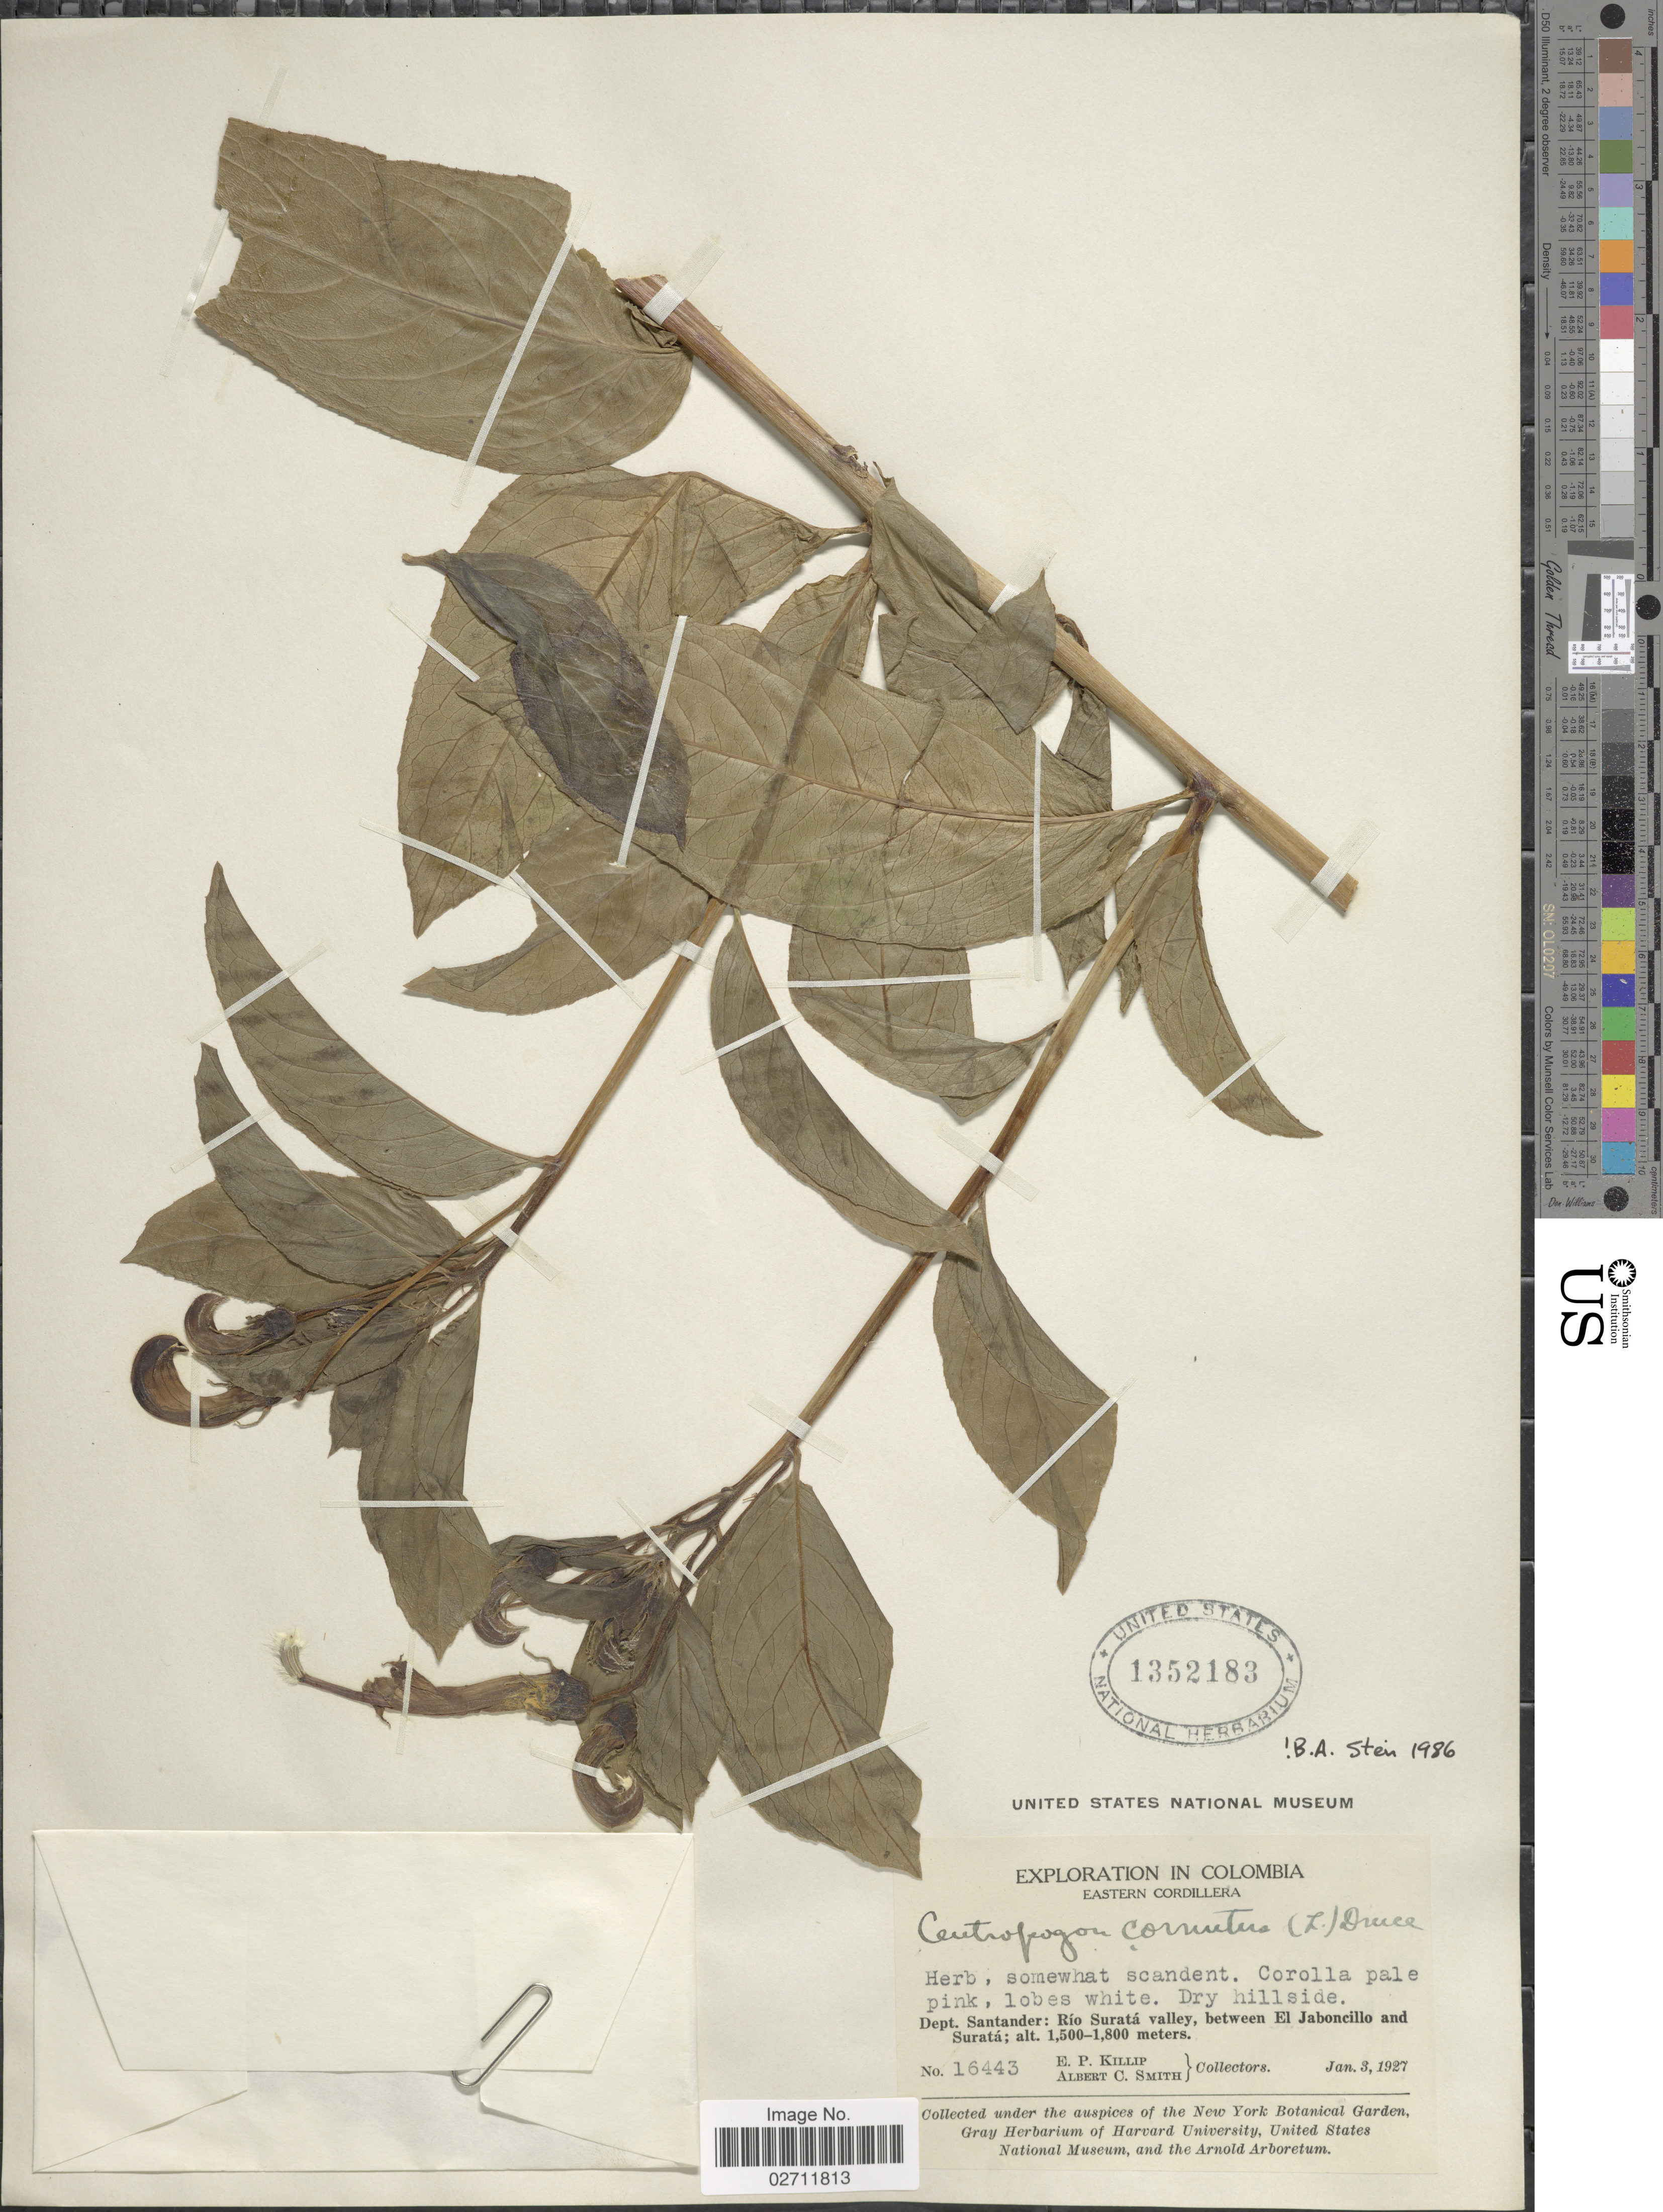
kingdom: Plantae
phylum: Tracheophyta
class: Magnoliopsida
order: Asterales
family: Campanulaceae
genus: Centropogon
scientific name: Centropogon cornutus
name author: (L.) Druce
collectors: E. P. Killip & A. C. Smith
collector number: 16443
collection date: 1927-01-03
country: Colombia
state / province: Santander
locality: Eastern Cordillera. Rio Surata valley, between El Jaboncillo and Surata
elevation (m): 1500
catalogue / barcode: US 1352183